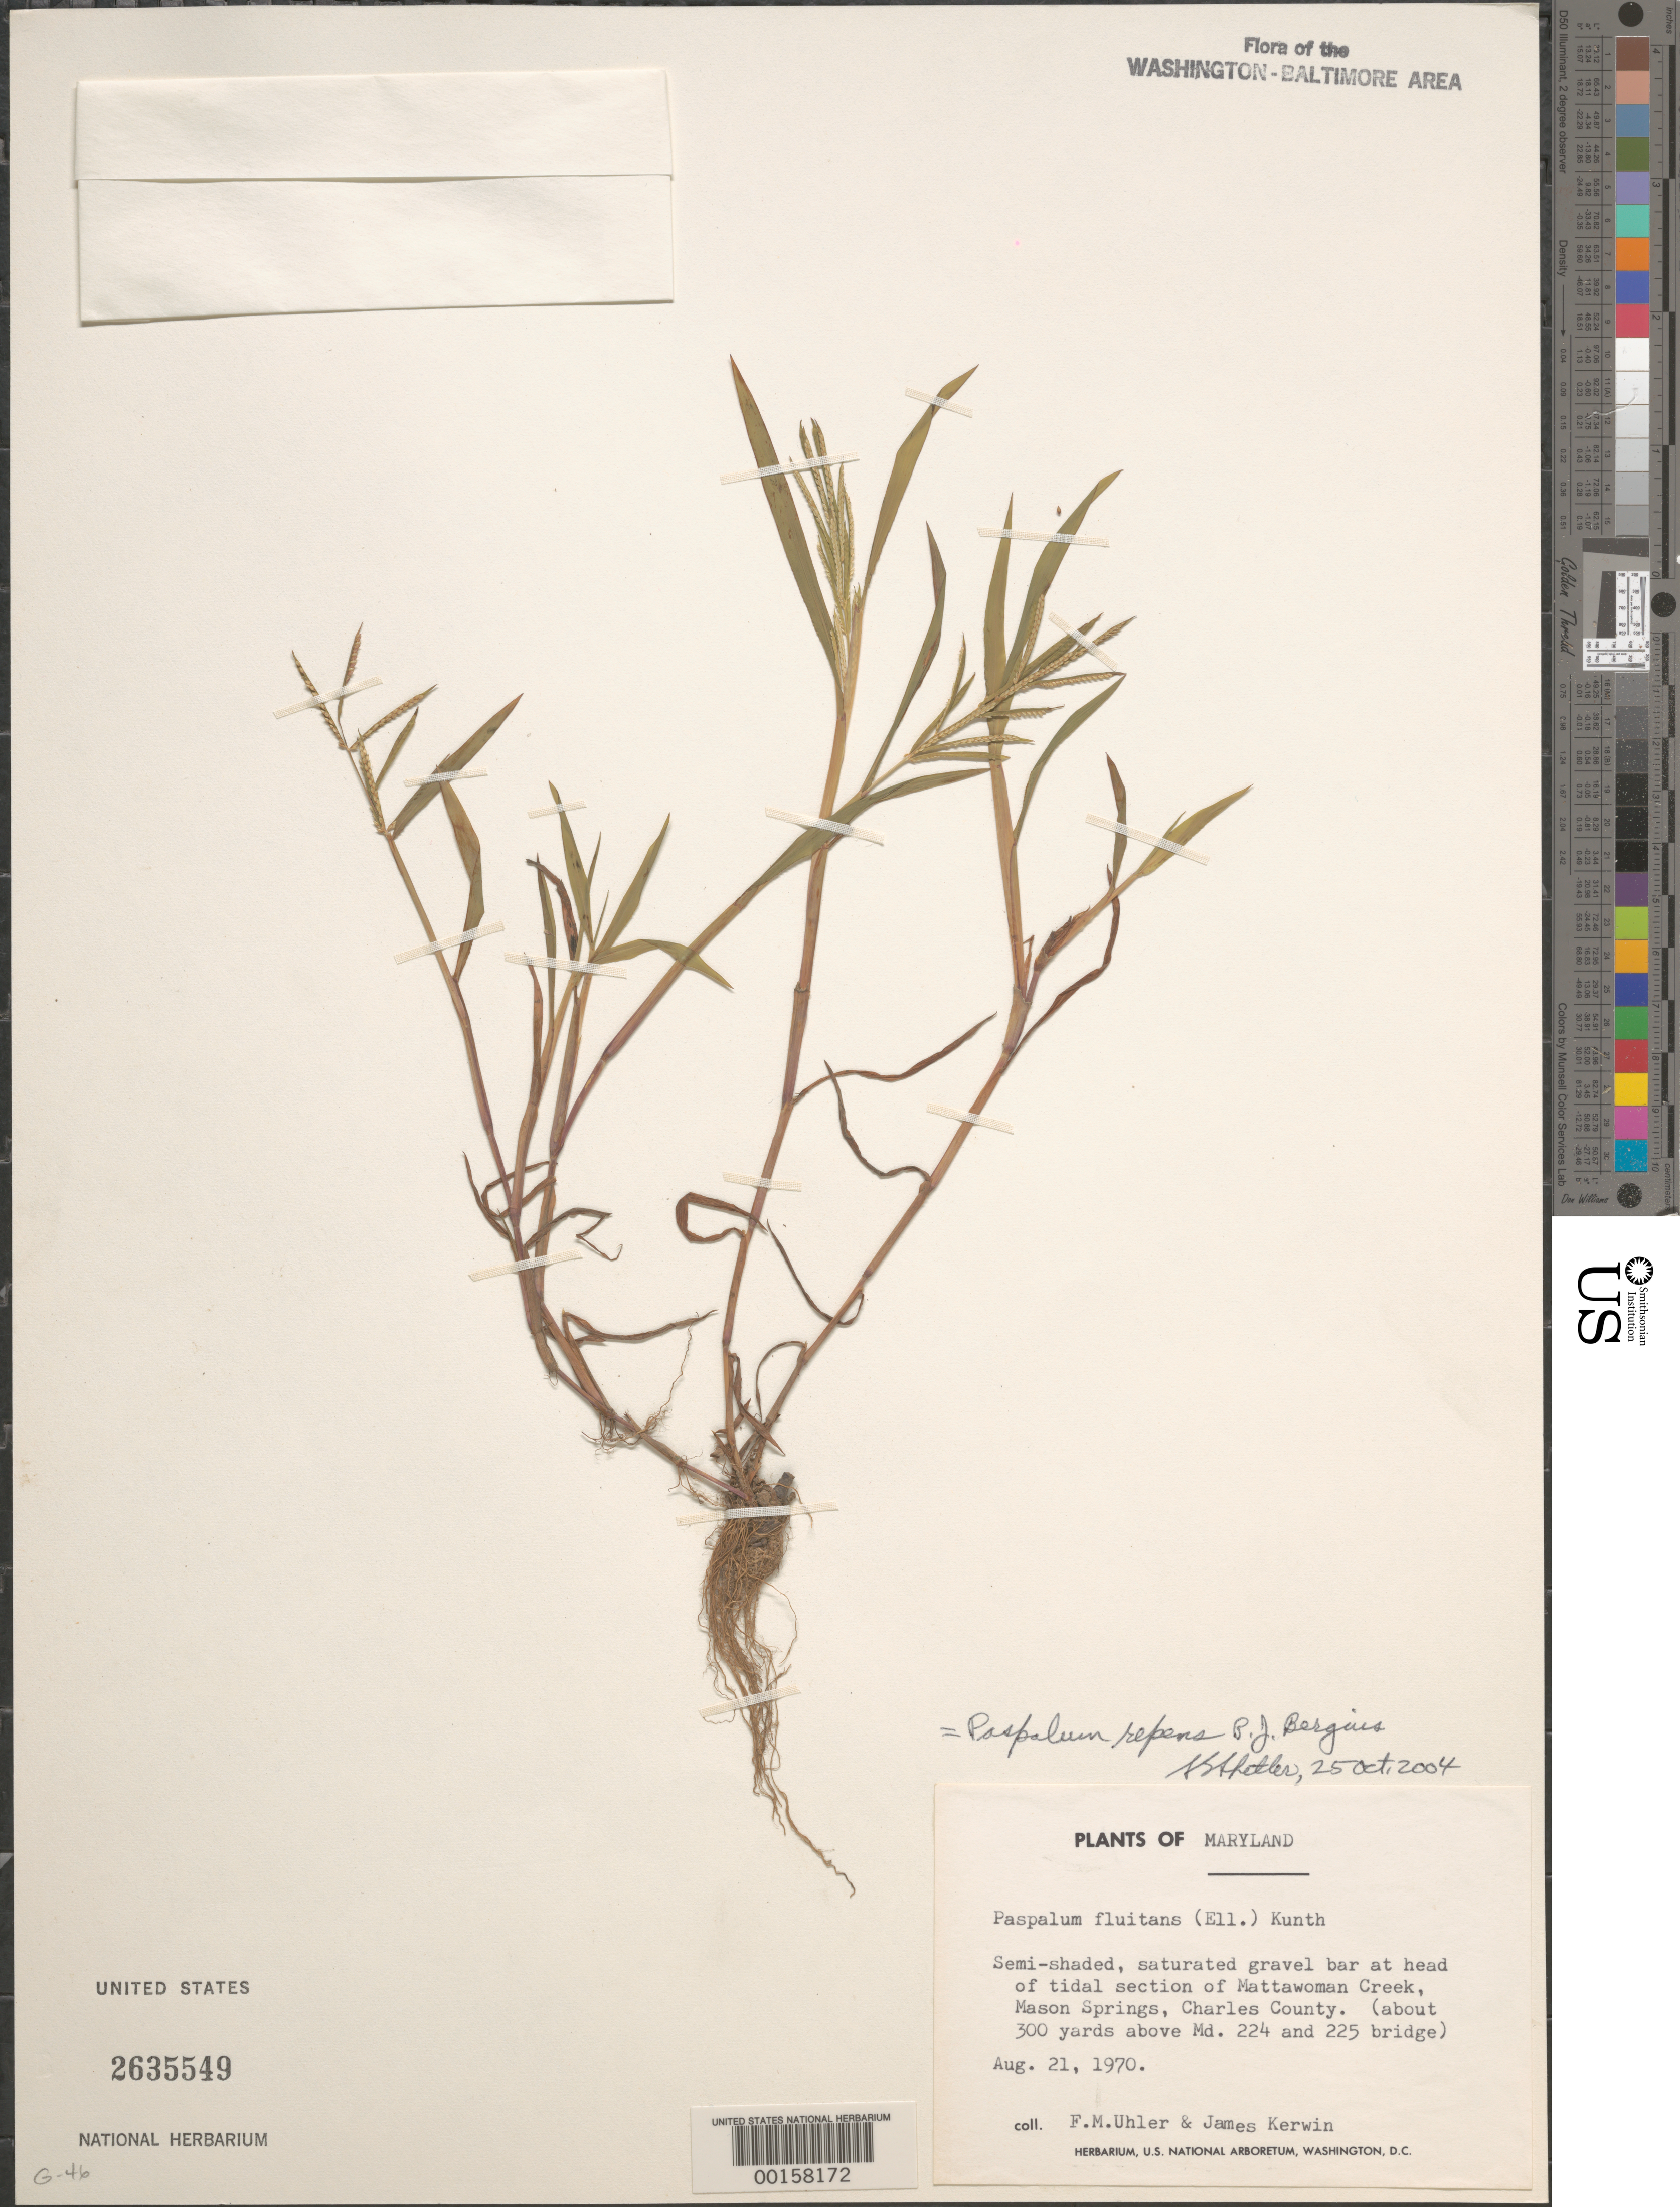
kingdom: Plantae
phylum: Tracheophyta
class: Liliopsida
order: Poales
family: Poaceae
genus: Paspalum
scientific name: Paspalum fluitans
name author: (Elliott) Kunth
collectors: F. M. Uhler & J. Kerwin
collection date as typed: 21 Aug 1970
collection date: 1970-08-21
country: United States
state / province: Maryland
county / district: Charles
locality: Mattawoman Creek, Mason Springs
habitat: Gravel bar head of tidal scetion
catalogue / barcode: US 2635549